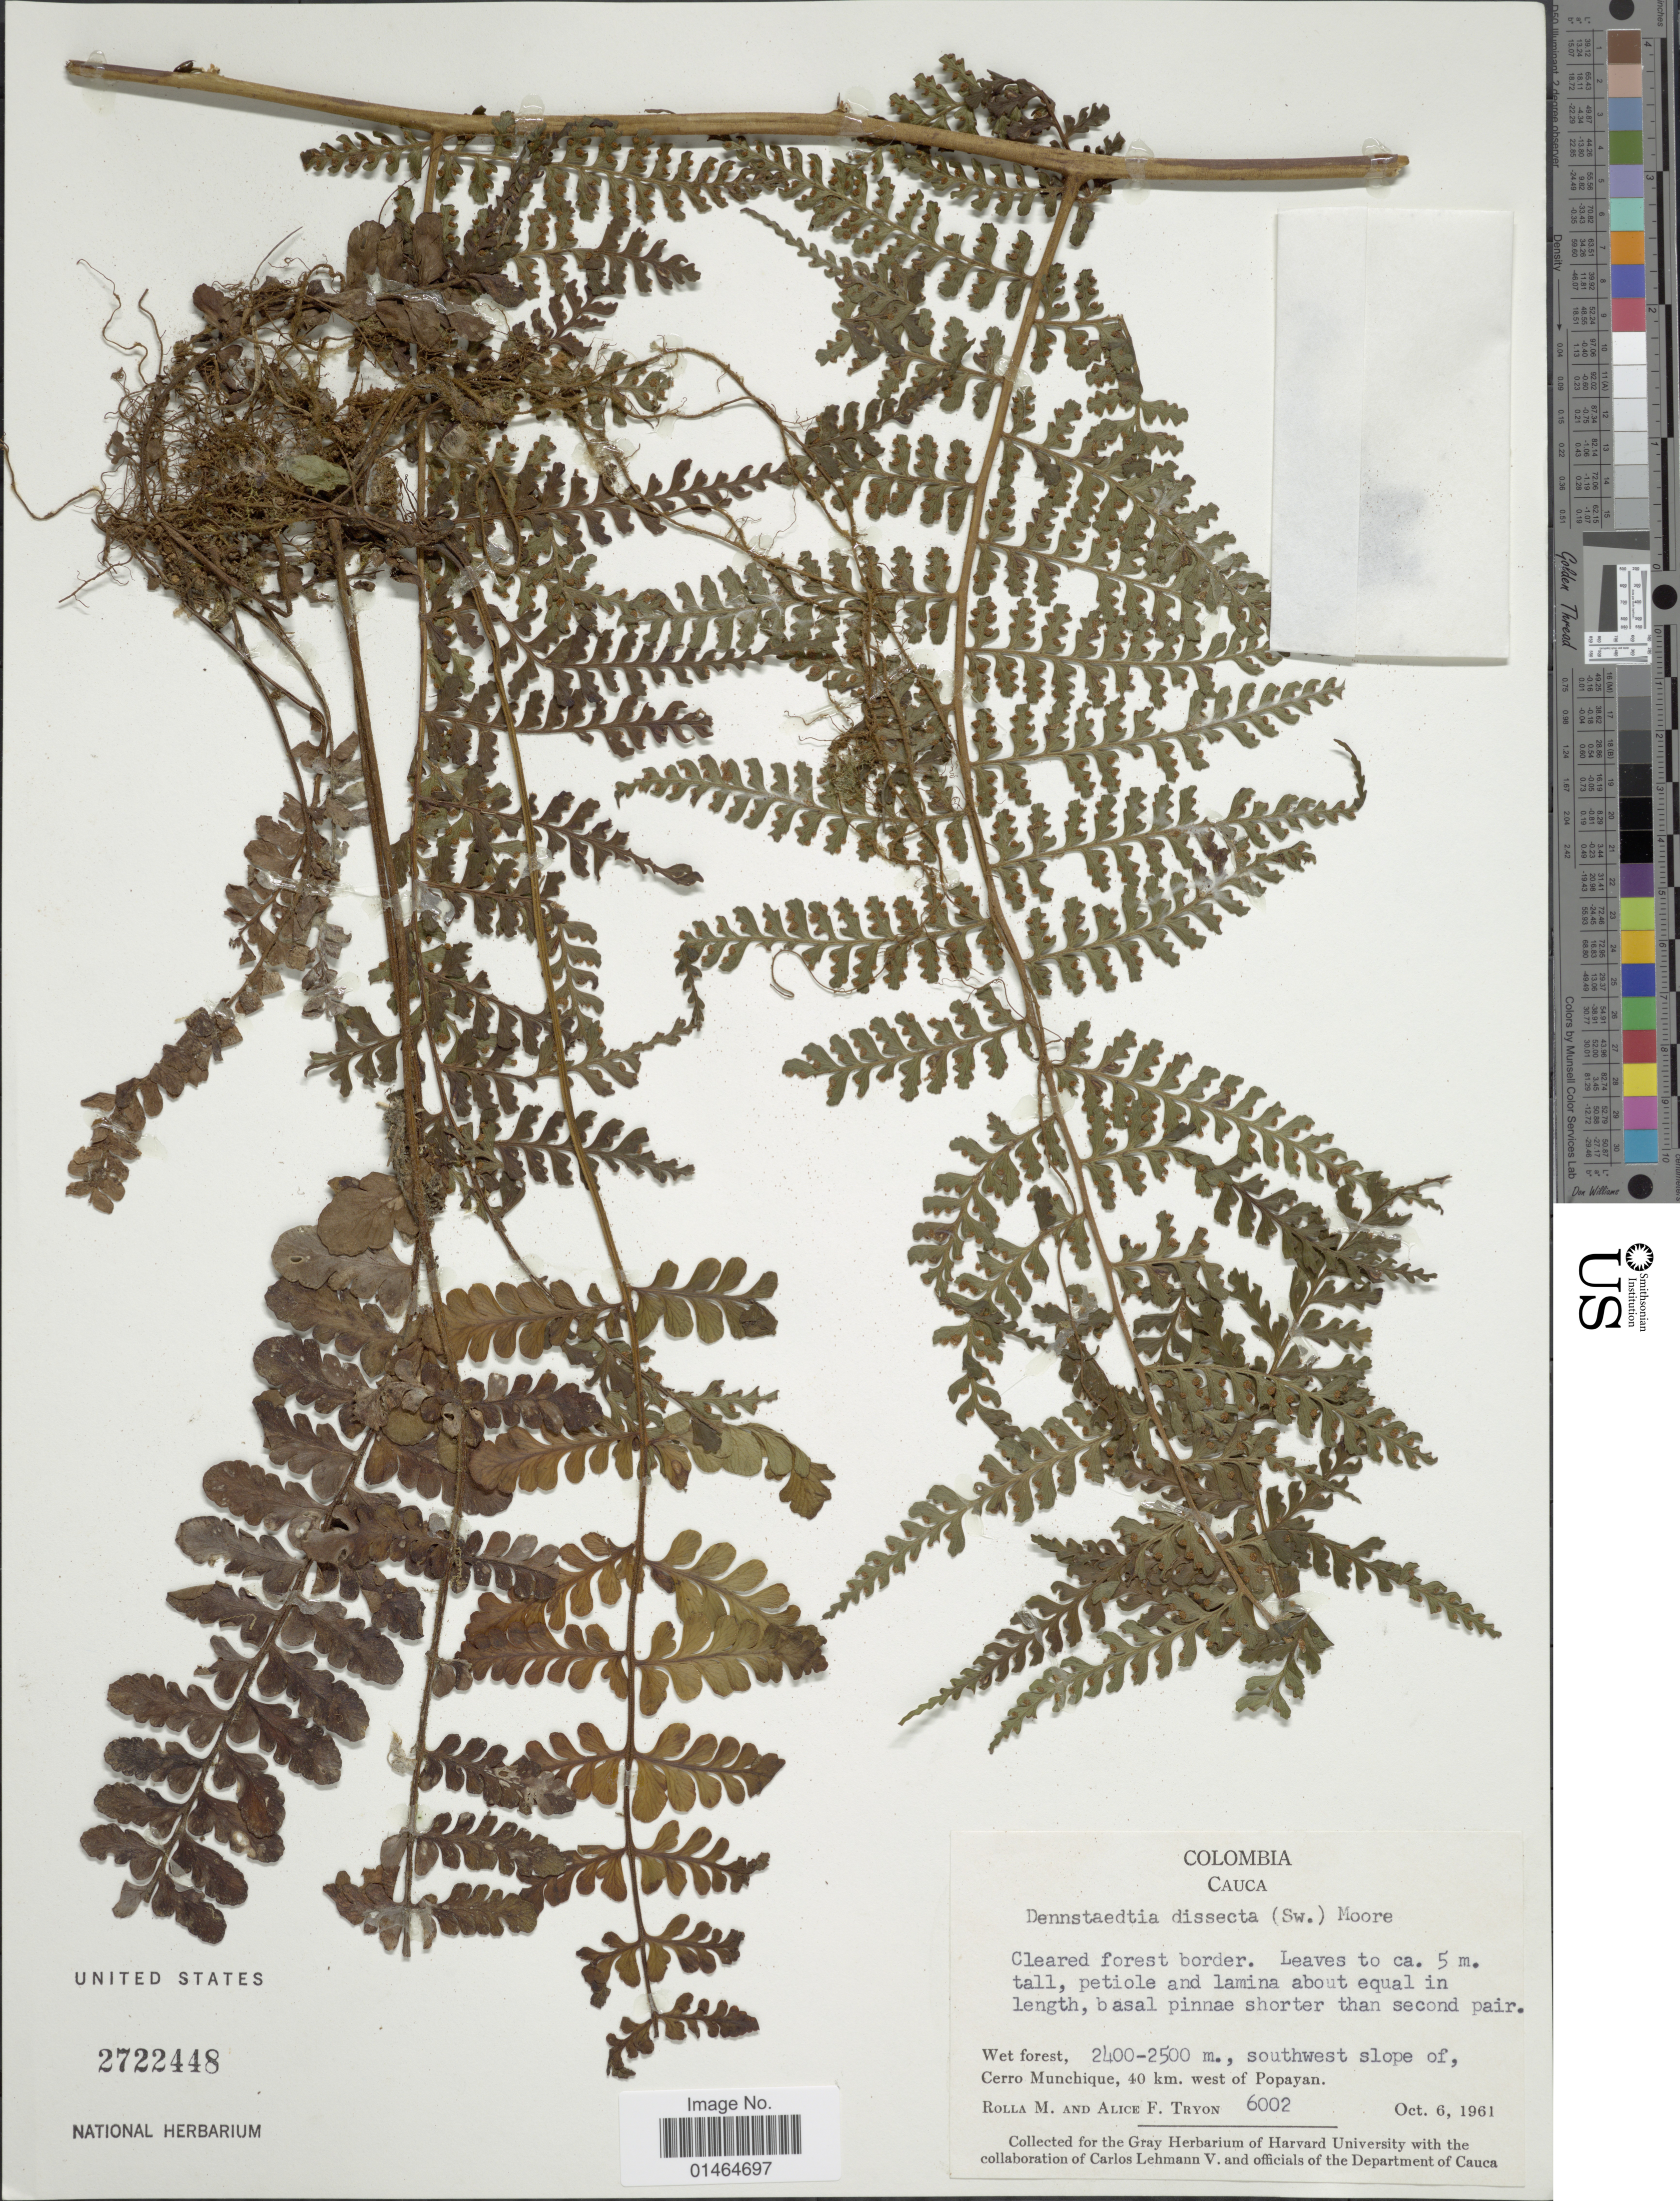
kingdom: Plantae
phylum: Tracheophyta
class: Polypodiopsida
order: Polypodiales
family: Dennstaedtiaceae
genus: Dennstaedtia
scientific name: Dennstaedtia dissecta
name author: (Sw.) T. Moore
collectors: R. M. Tryon & A. F. Tryon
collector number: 6002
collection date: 1961-10-06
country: Colombia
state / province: Cauca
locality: Southwest slope of, Cerro Munchique, 40 km. west of Popayan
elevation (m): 2400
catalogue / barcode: US 2722448